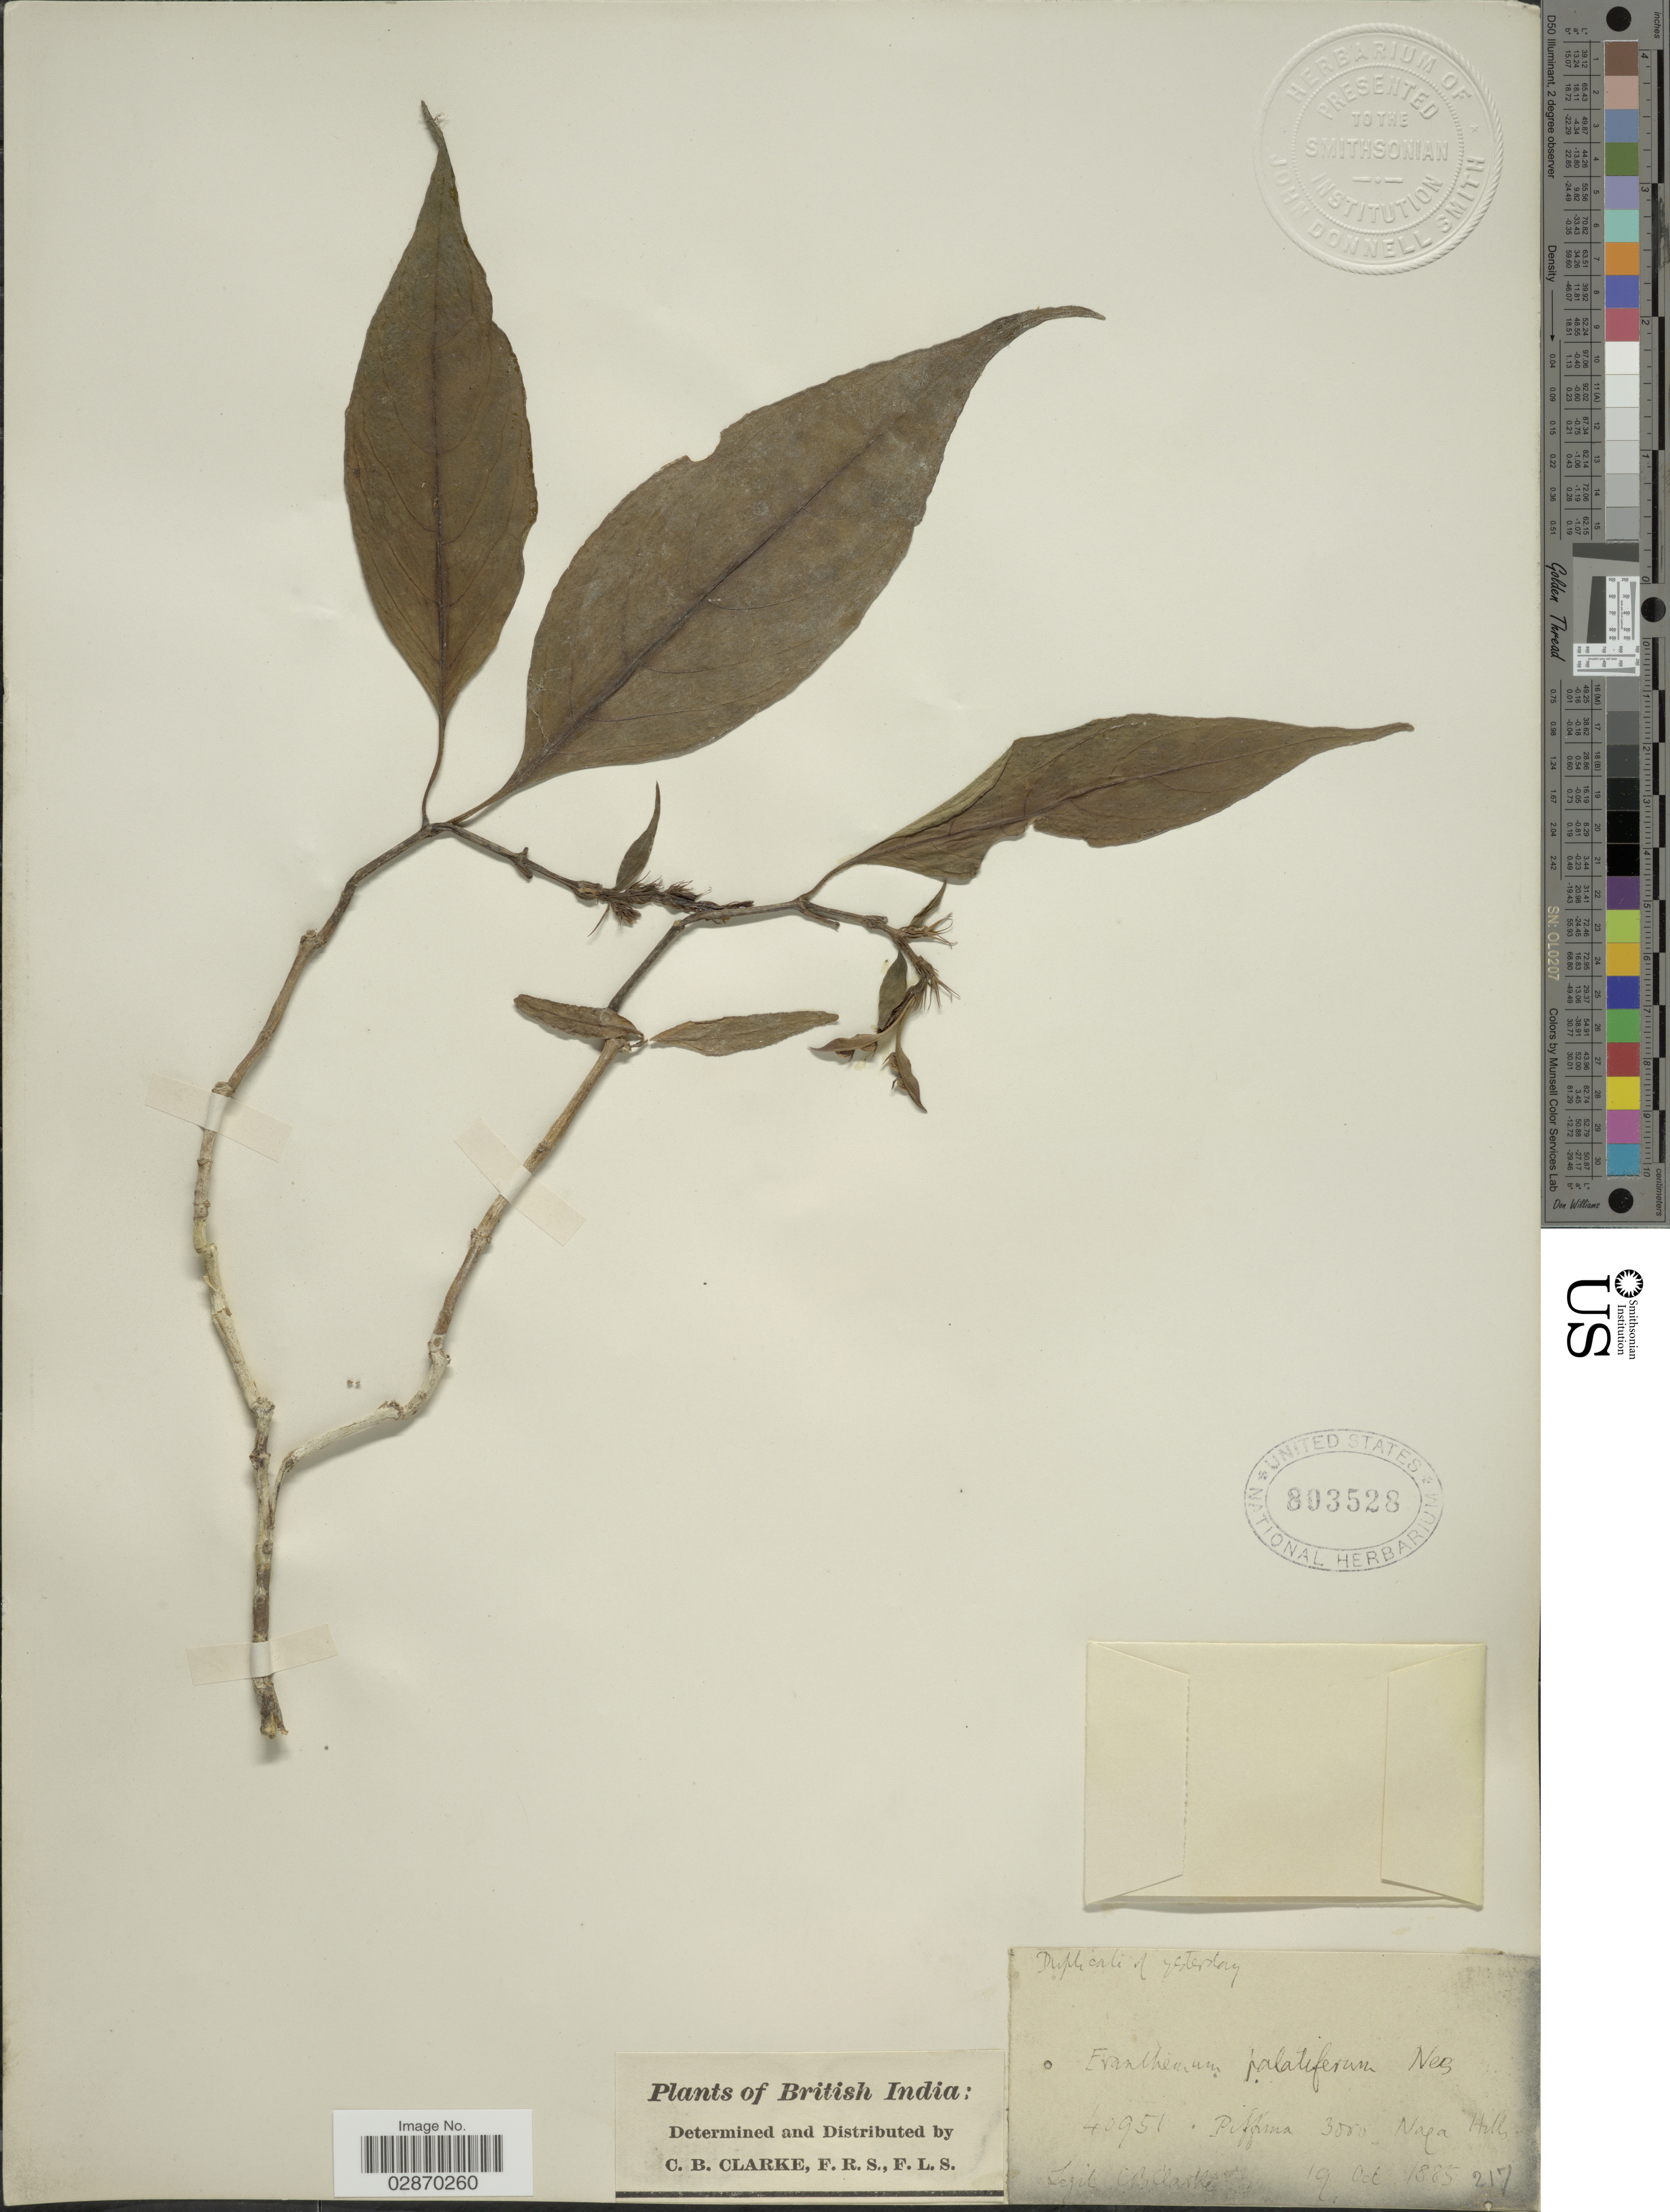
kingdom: Plantae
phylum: Tracheophyta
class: Magnoliopsida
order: Lamiales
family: Acanthaceae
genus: Pseuderanthemum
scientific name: Pseuderanthemum palatiferum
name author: (Wall.) Radlk.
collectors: C. B. Clarke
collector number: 40951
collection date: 1885-10-19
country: India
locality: British India: Piffina, Naga Hills.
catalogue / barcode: US 803528